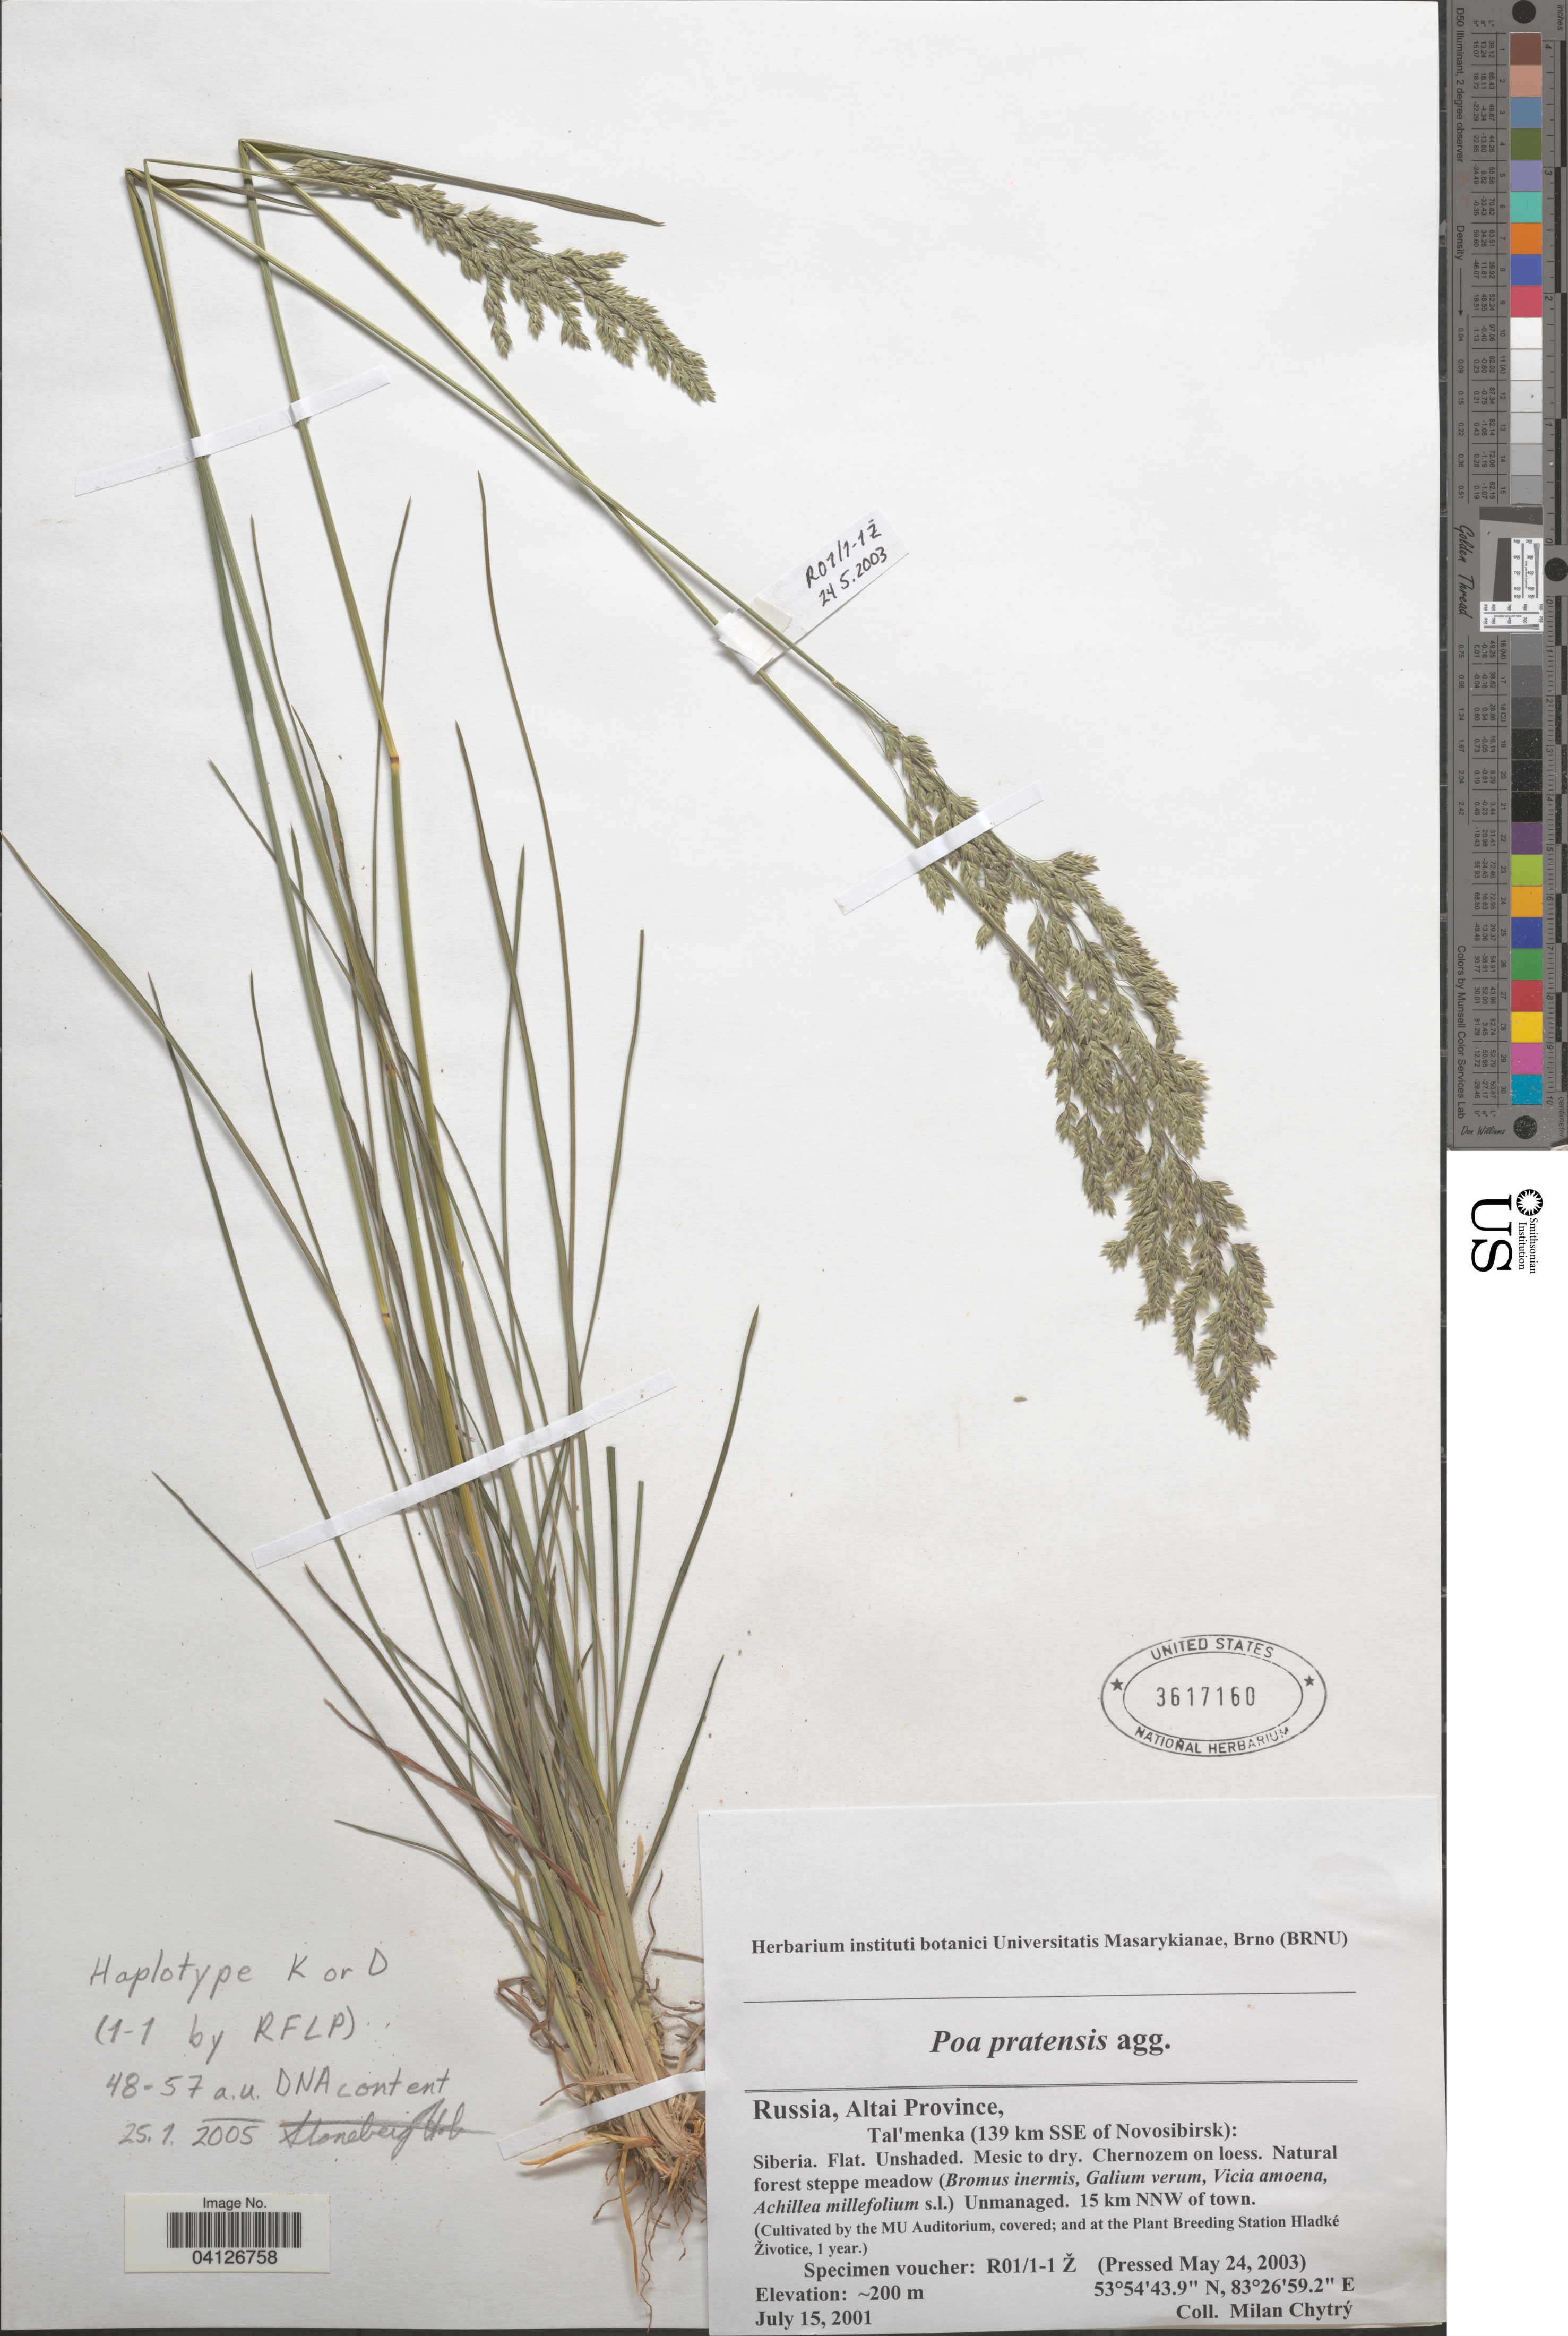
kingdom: Plantae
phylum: Tracheophyta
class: Liliopsida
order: Poales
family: Poaceae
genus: Poa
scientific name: Poa pratensis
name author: L.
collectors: Ex herb. instituti botanici Universitatis Masarykianae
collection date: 2003-05-24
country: Czechia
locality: (Cultivated by the MU Auditorium, covered; and at the Plant Breeding Station Hladké Životice, 1 year.).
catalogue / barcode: US 3617160